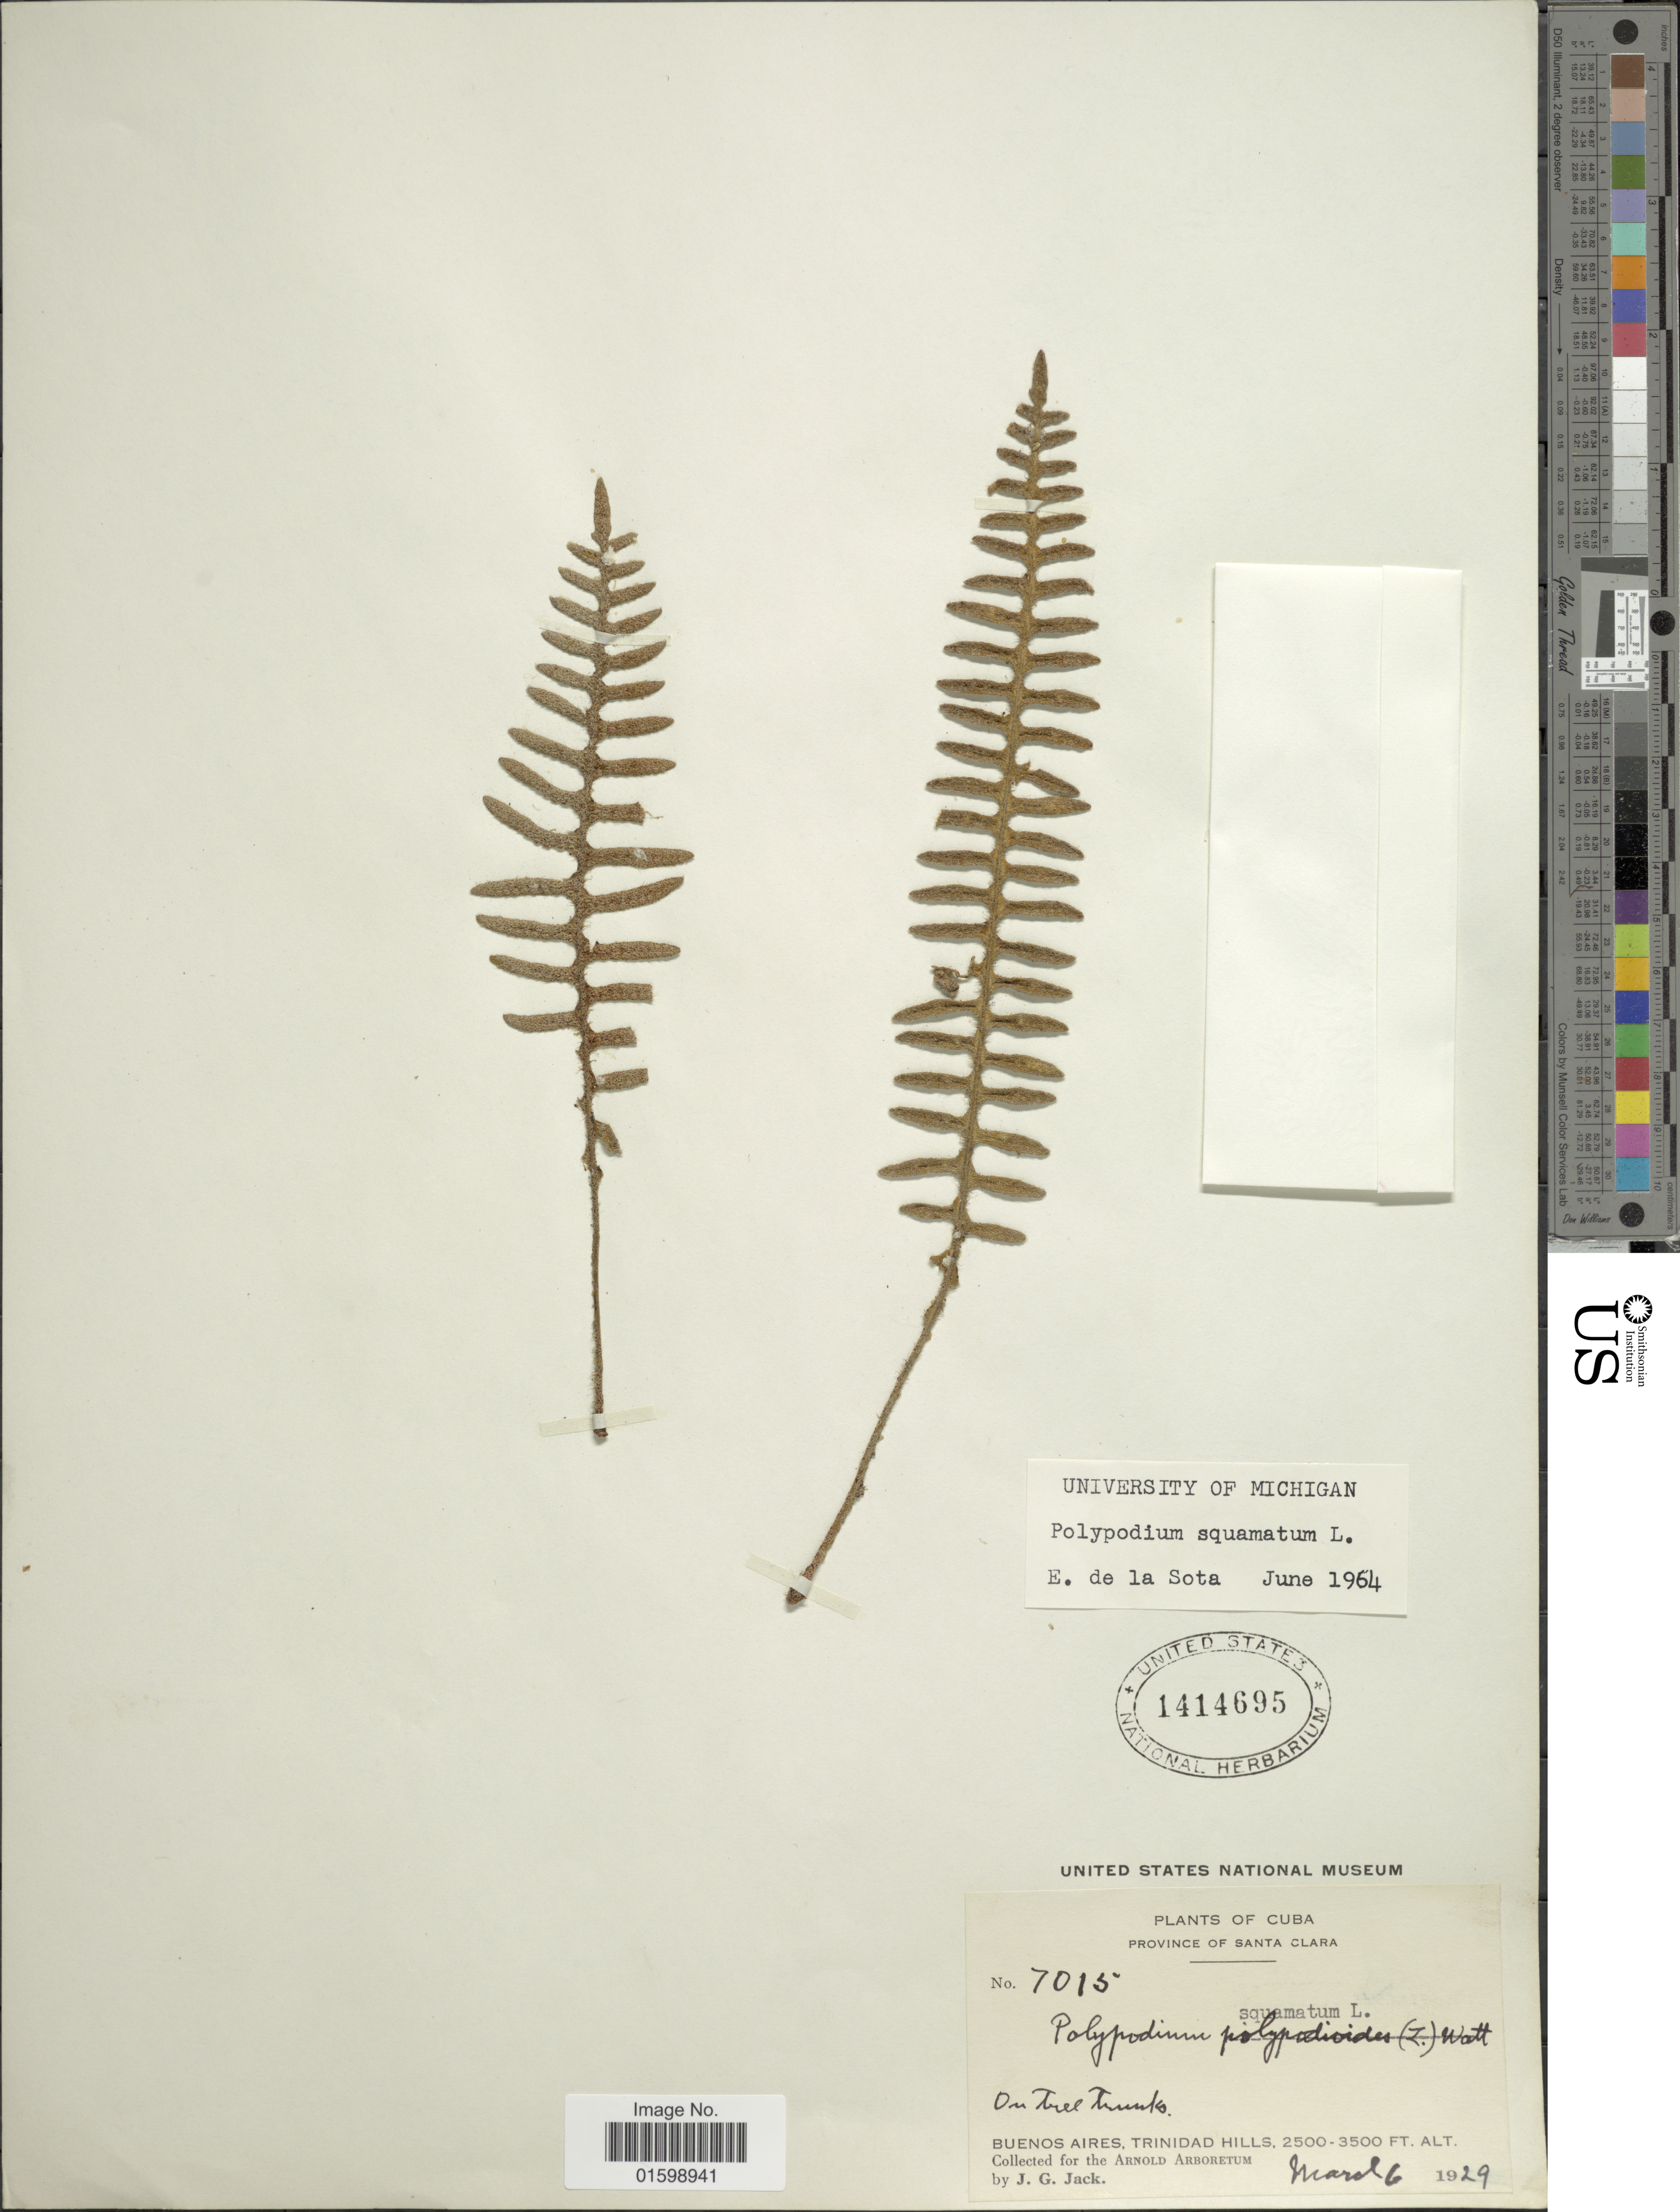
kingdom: Plantae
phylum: Tracheophyta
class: Polypodiopsida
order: Polypodiales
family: Polypodiaceae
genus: Pleopeltis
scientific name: Pleopeltis squamata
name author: (L.) J. Sm.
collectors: J. G. Jack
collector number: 7015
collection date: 1929-03-06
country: Cuba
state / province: Las Villas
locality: Province of Santa Clara, on tree trunks, Buenos Aires, Trinidad Hills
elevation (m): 762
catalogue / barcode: US 1414695